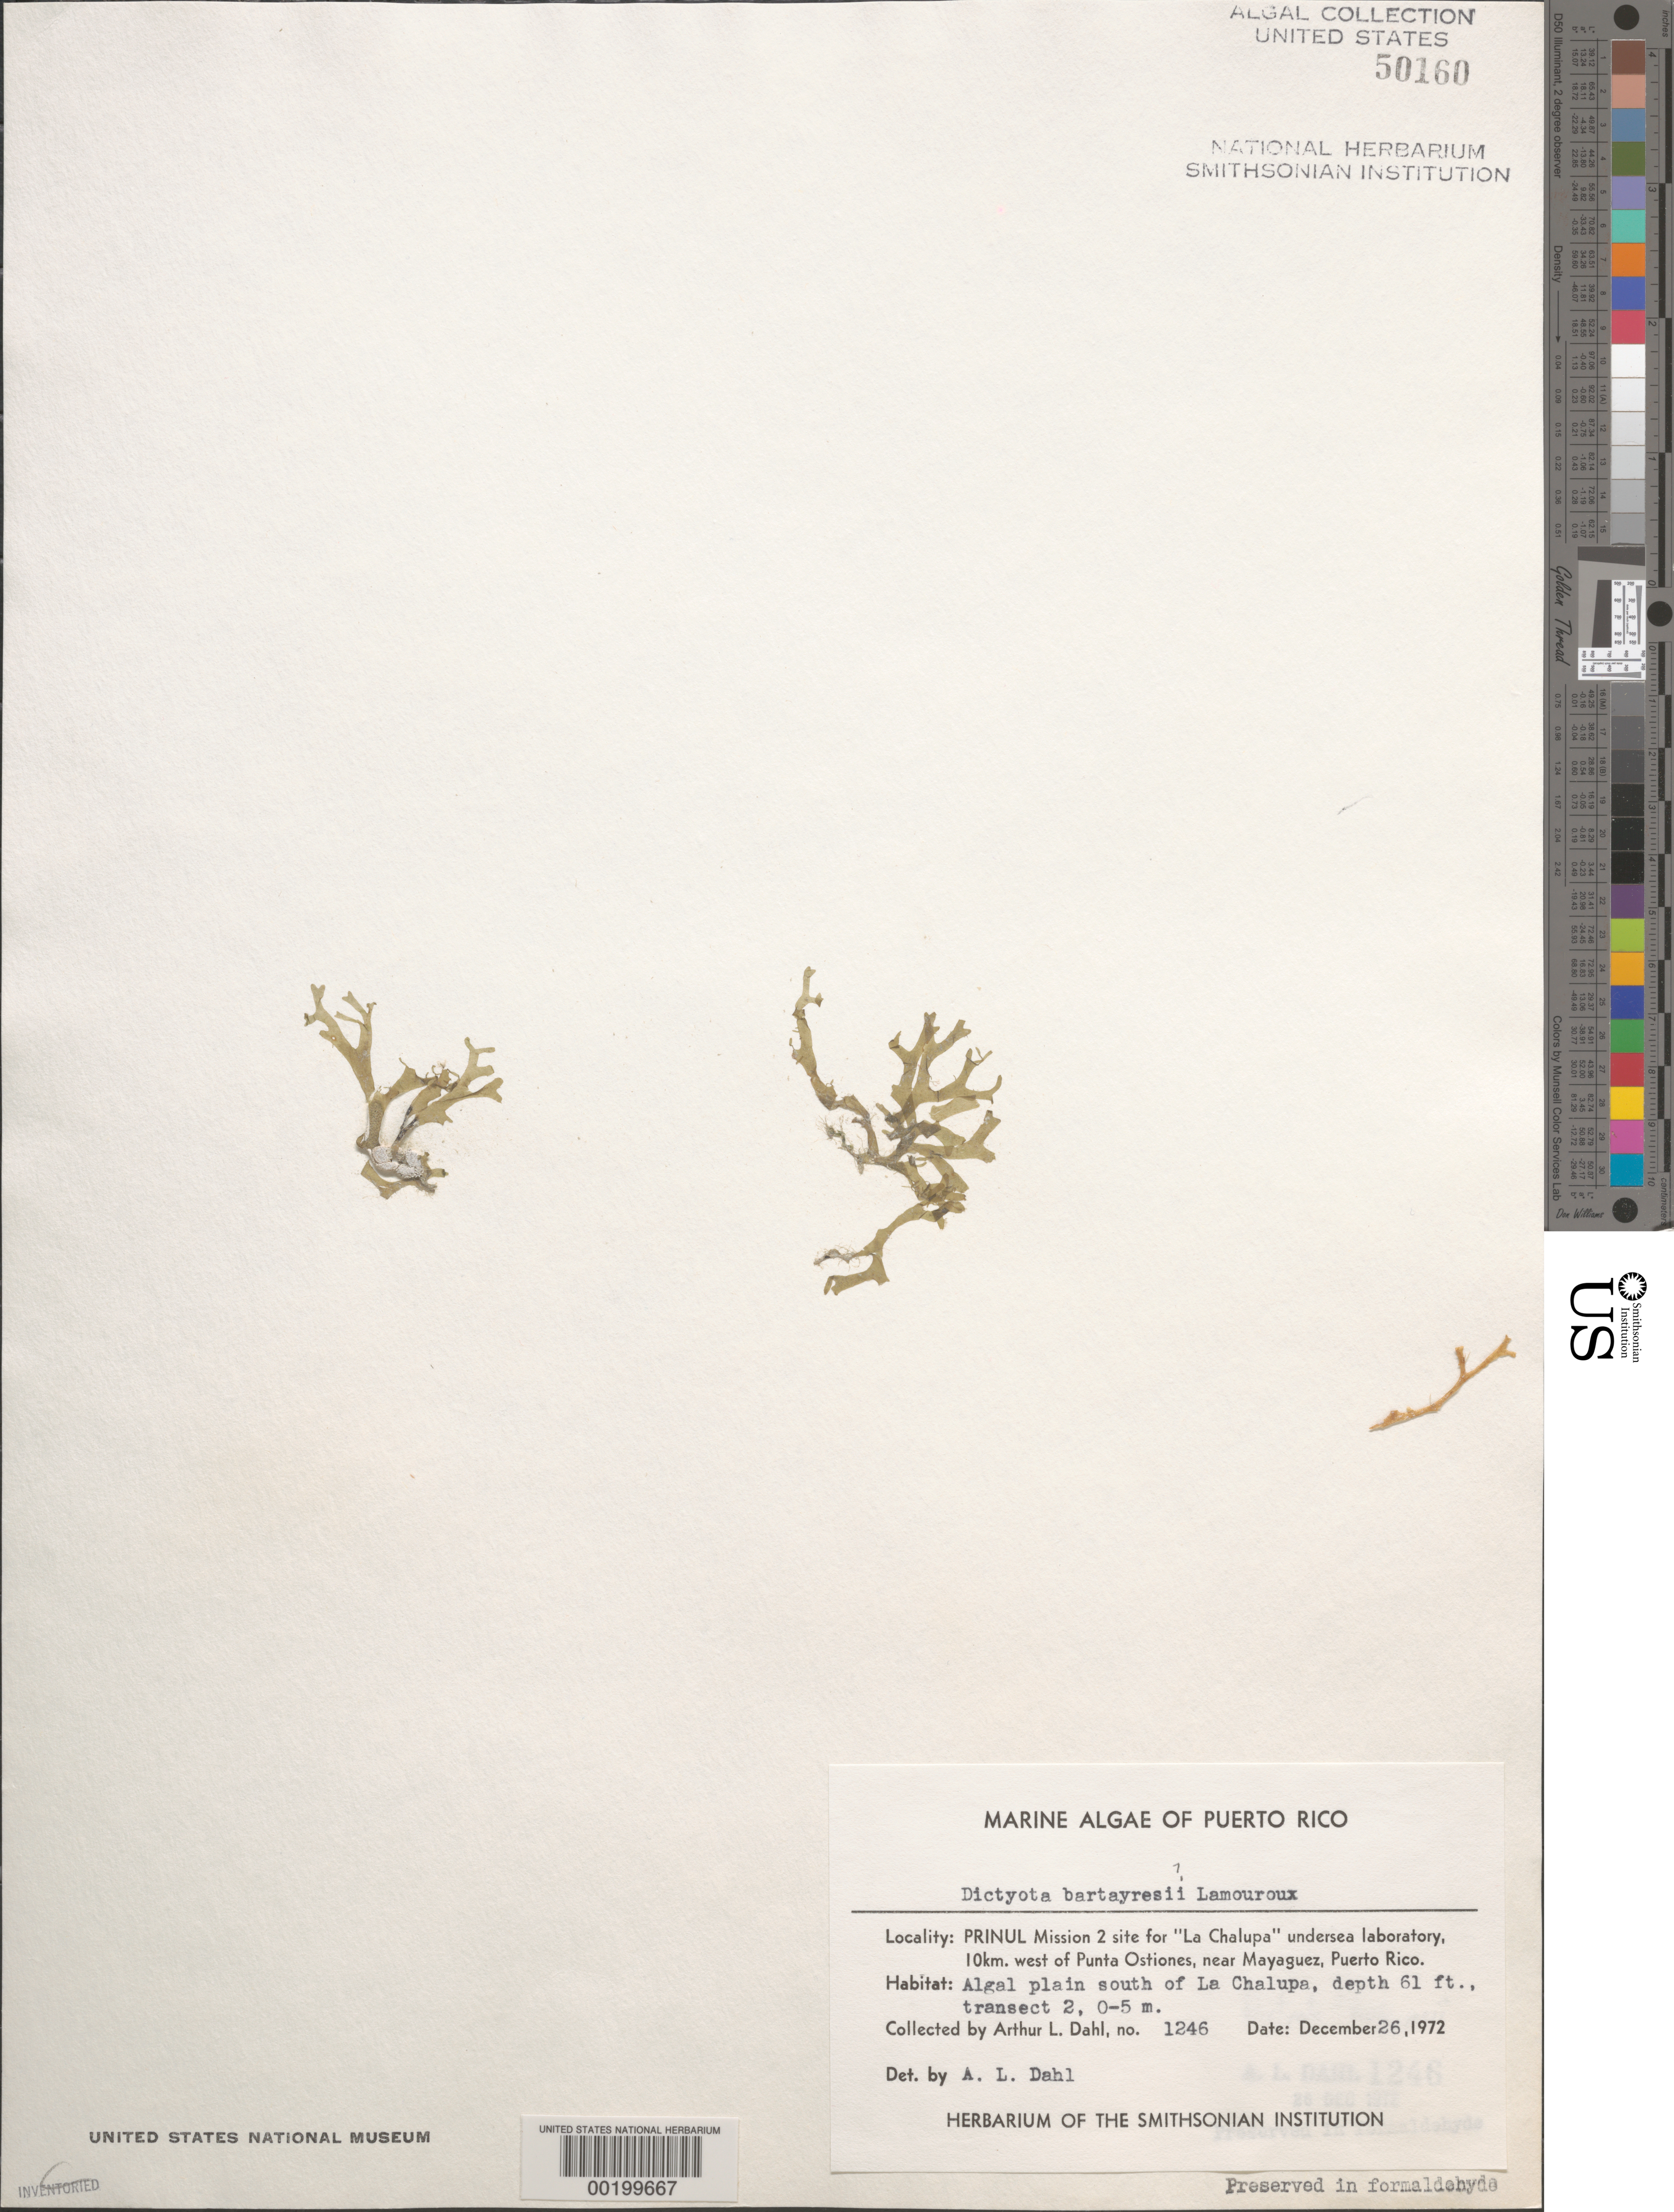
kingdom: Chromista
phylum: Ochrophyta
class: Phaeophyceae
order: Dictyotales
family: Dictyotaceae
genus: Dictyota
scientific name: Dictyota bartayresiana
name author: J.V.Lamouroux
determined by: Dahl, A. E.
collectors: A. Dahl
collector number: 1246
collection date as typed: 26 Dec 1972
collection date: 1972-12-26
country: Puerto Rico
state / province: Mayaguez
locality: La chalupa undersea laboratory, 10 km west of punta ostiones, near mayaguez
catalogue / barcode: US 50160